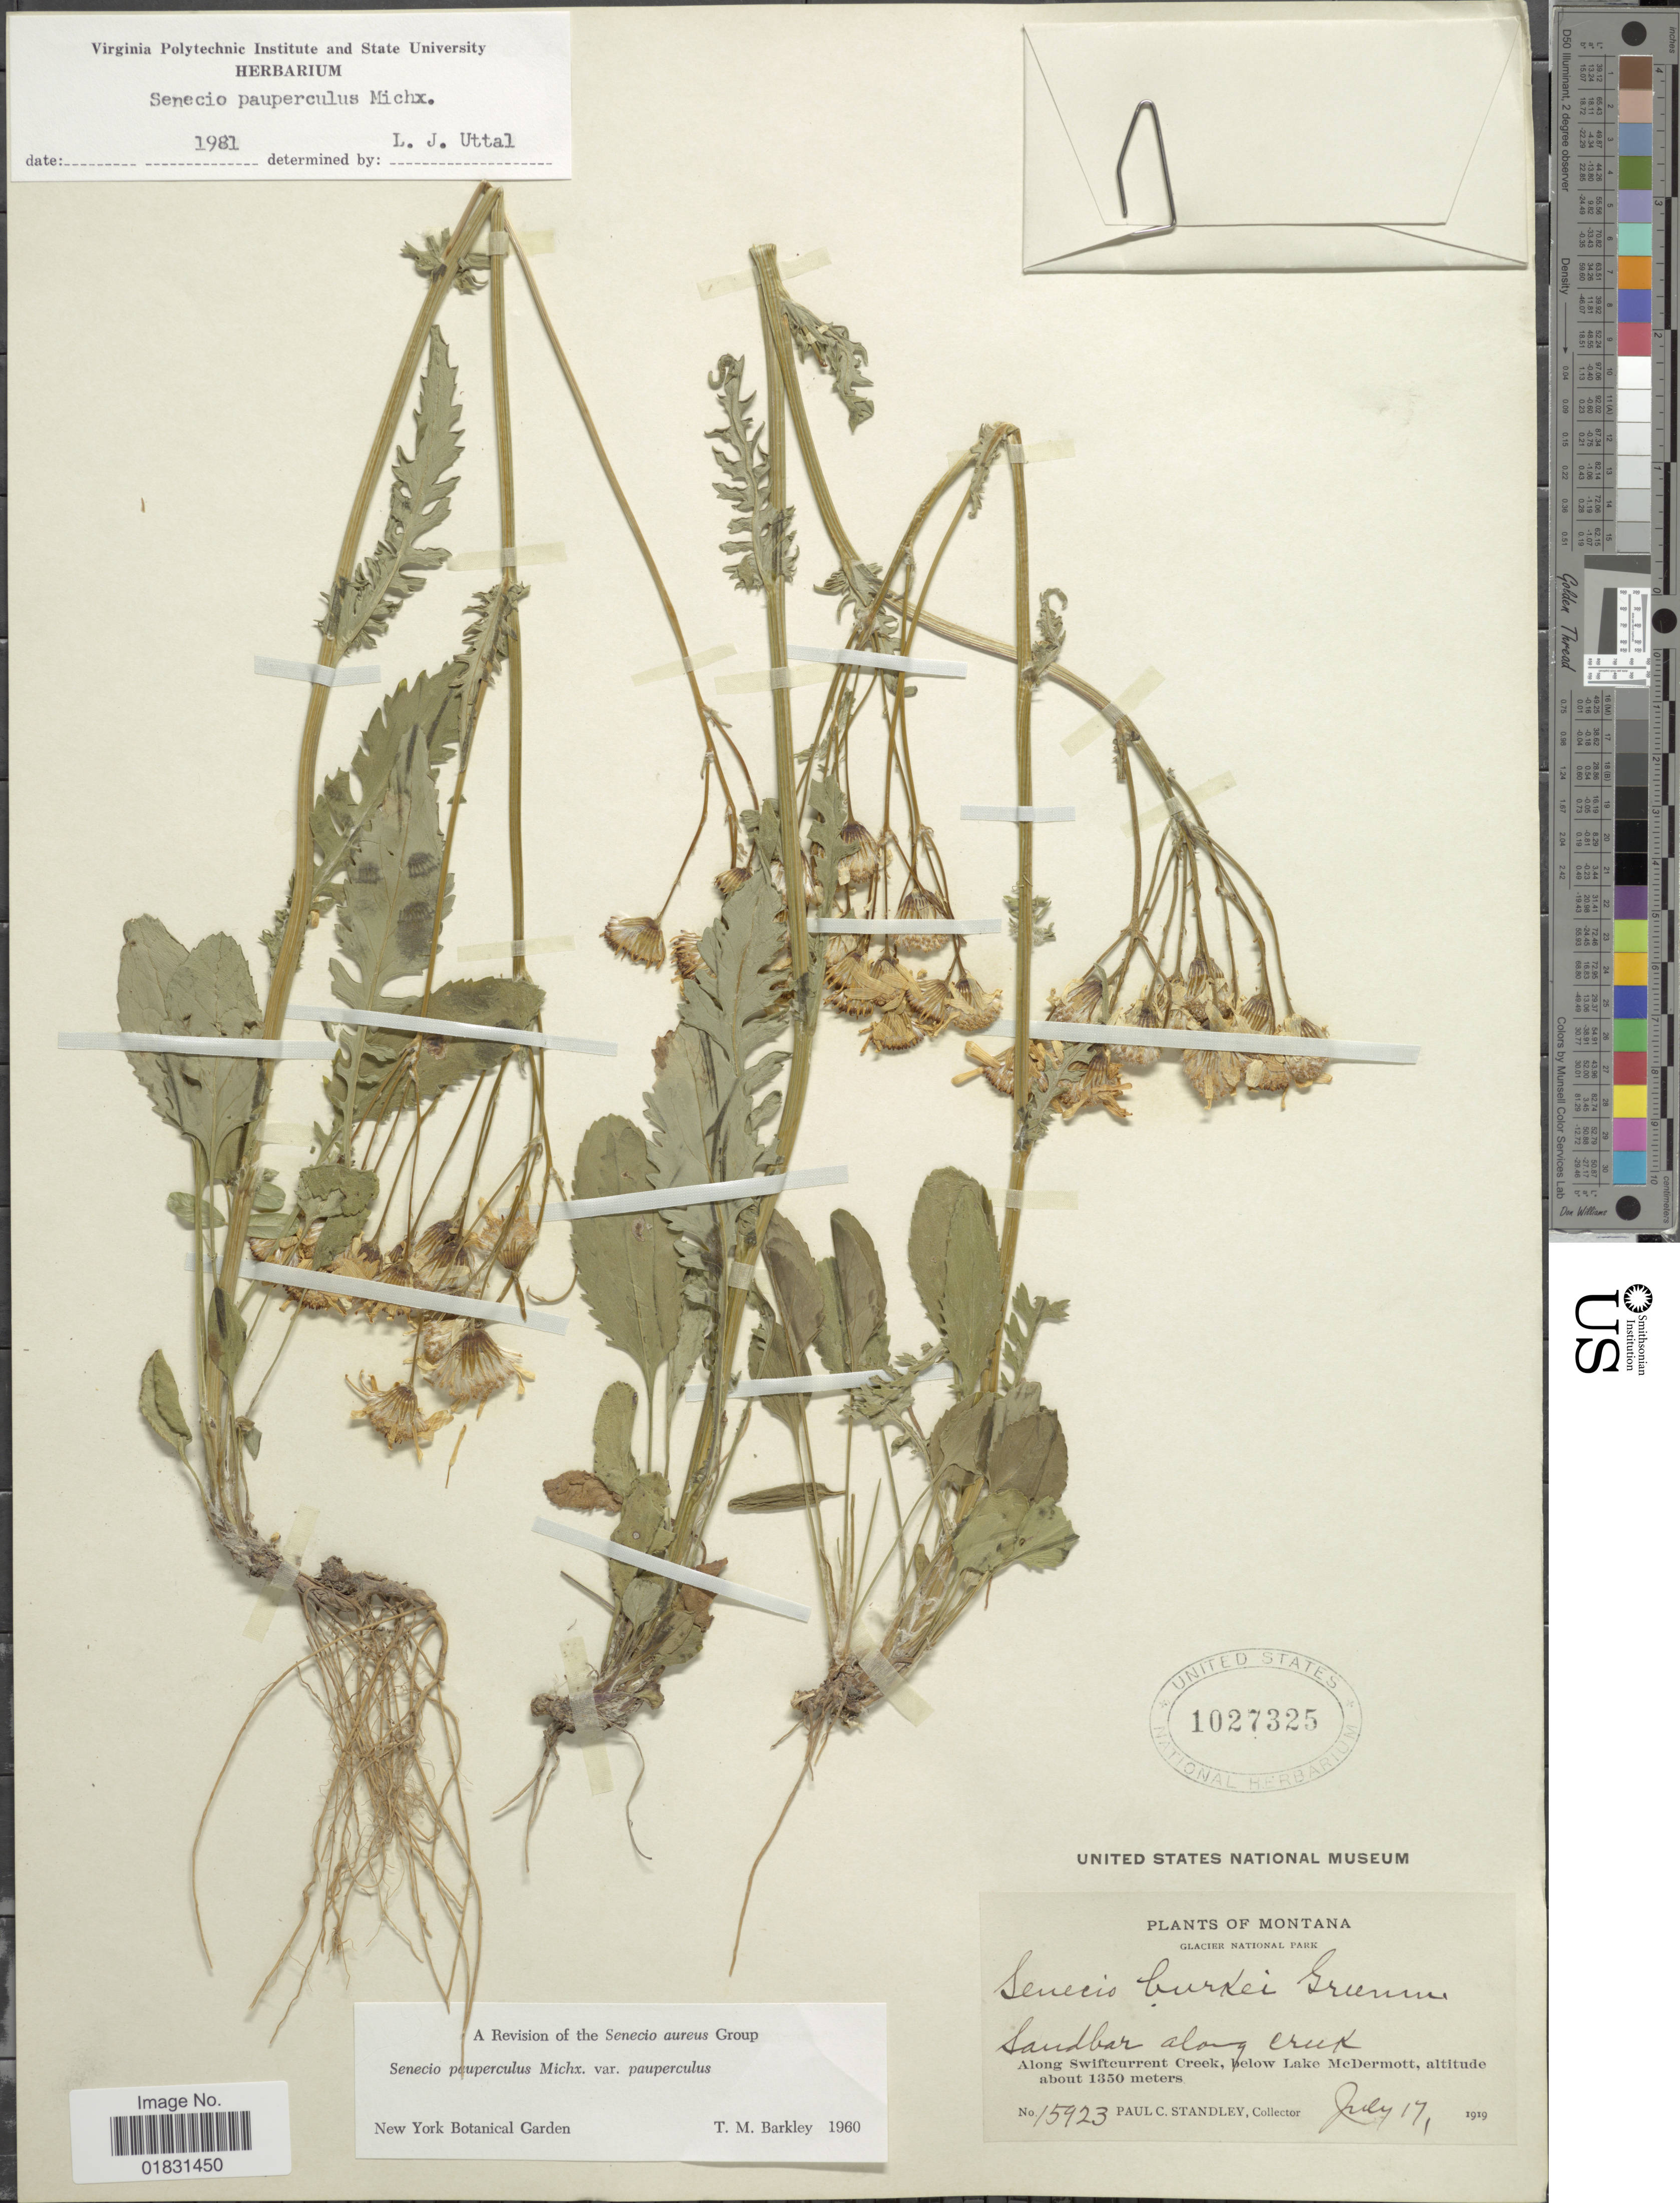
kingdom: Plantae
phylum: Tracheophyta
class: Magnoliopsida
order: Asterales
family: Asteraceae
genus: Packera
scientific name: Packera paupercula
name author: (Michx.) Á. Löve & D. Löve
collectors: P. C. Standley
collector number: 15923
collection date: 1919-07-17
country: United States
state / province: Montana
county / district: Glacier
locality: Glacier National Park, Sandbar along Creek, Along Swiftcurrent Creek, below Lake McDermott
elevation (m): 1350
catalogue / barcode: US 1027325